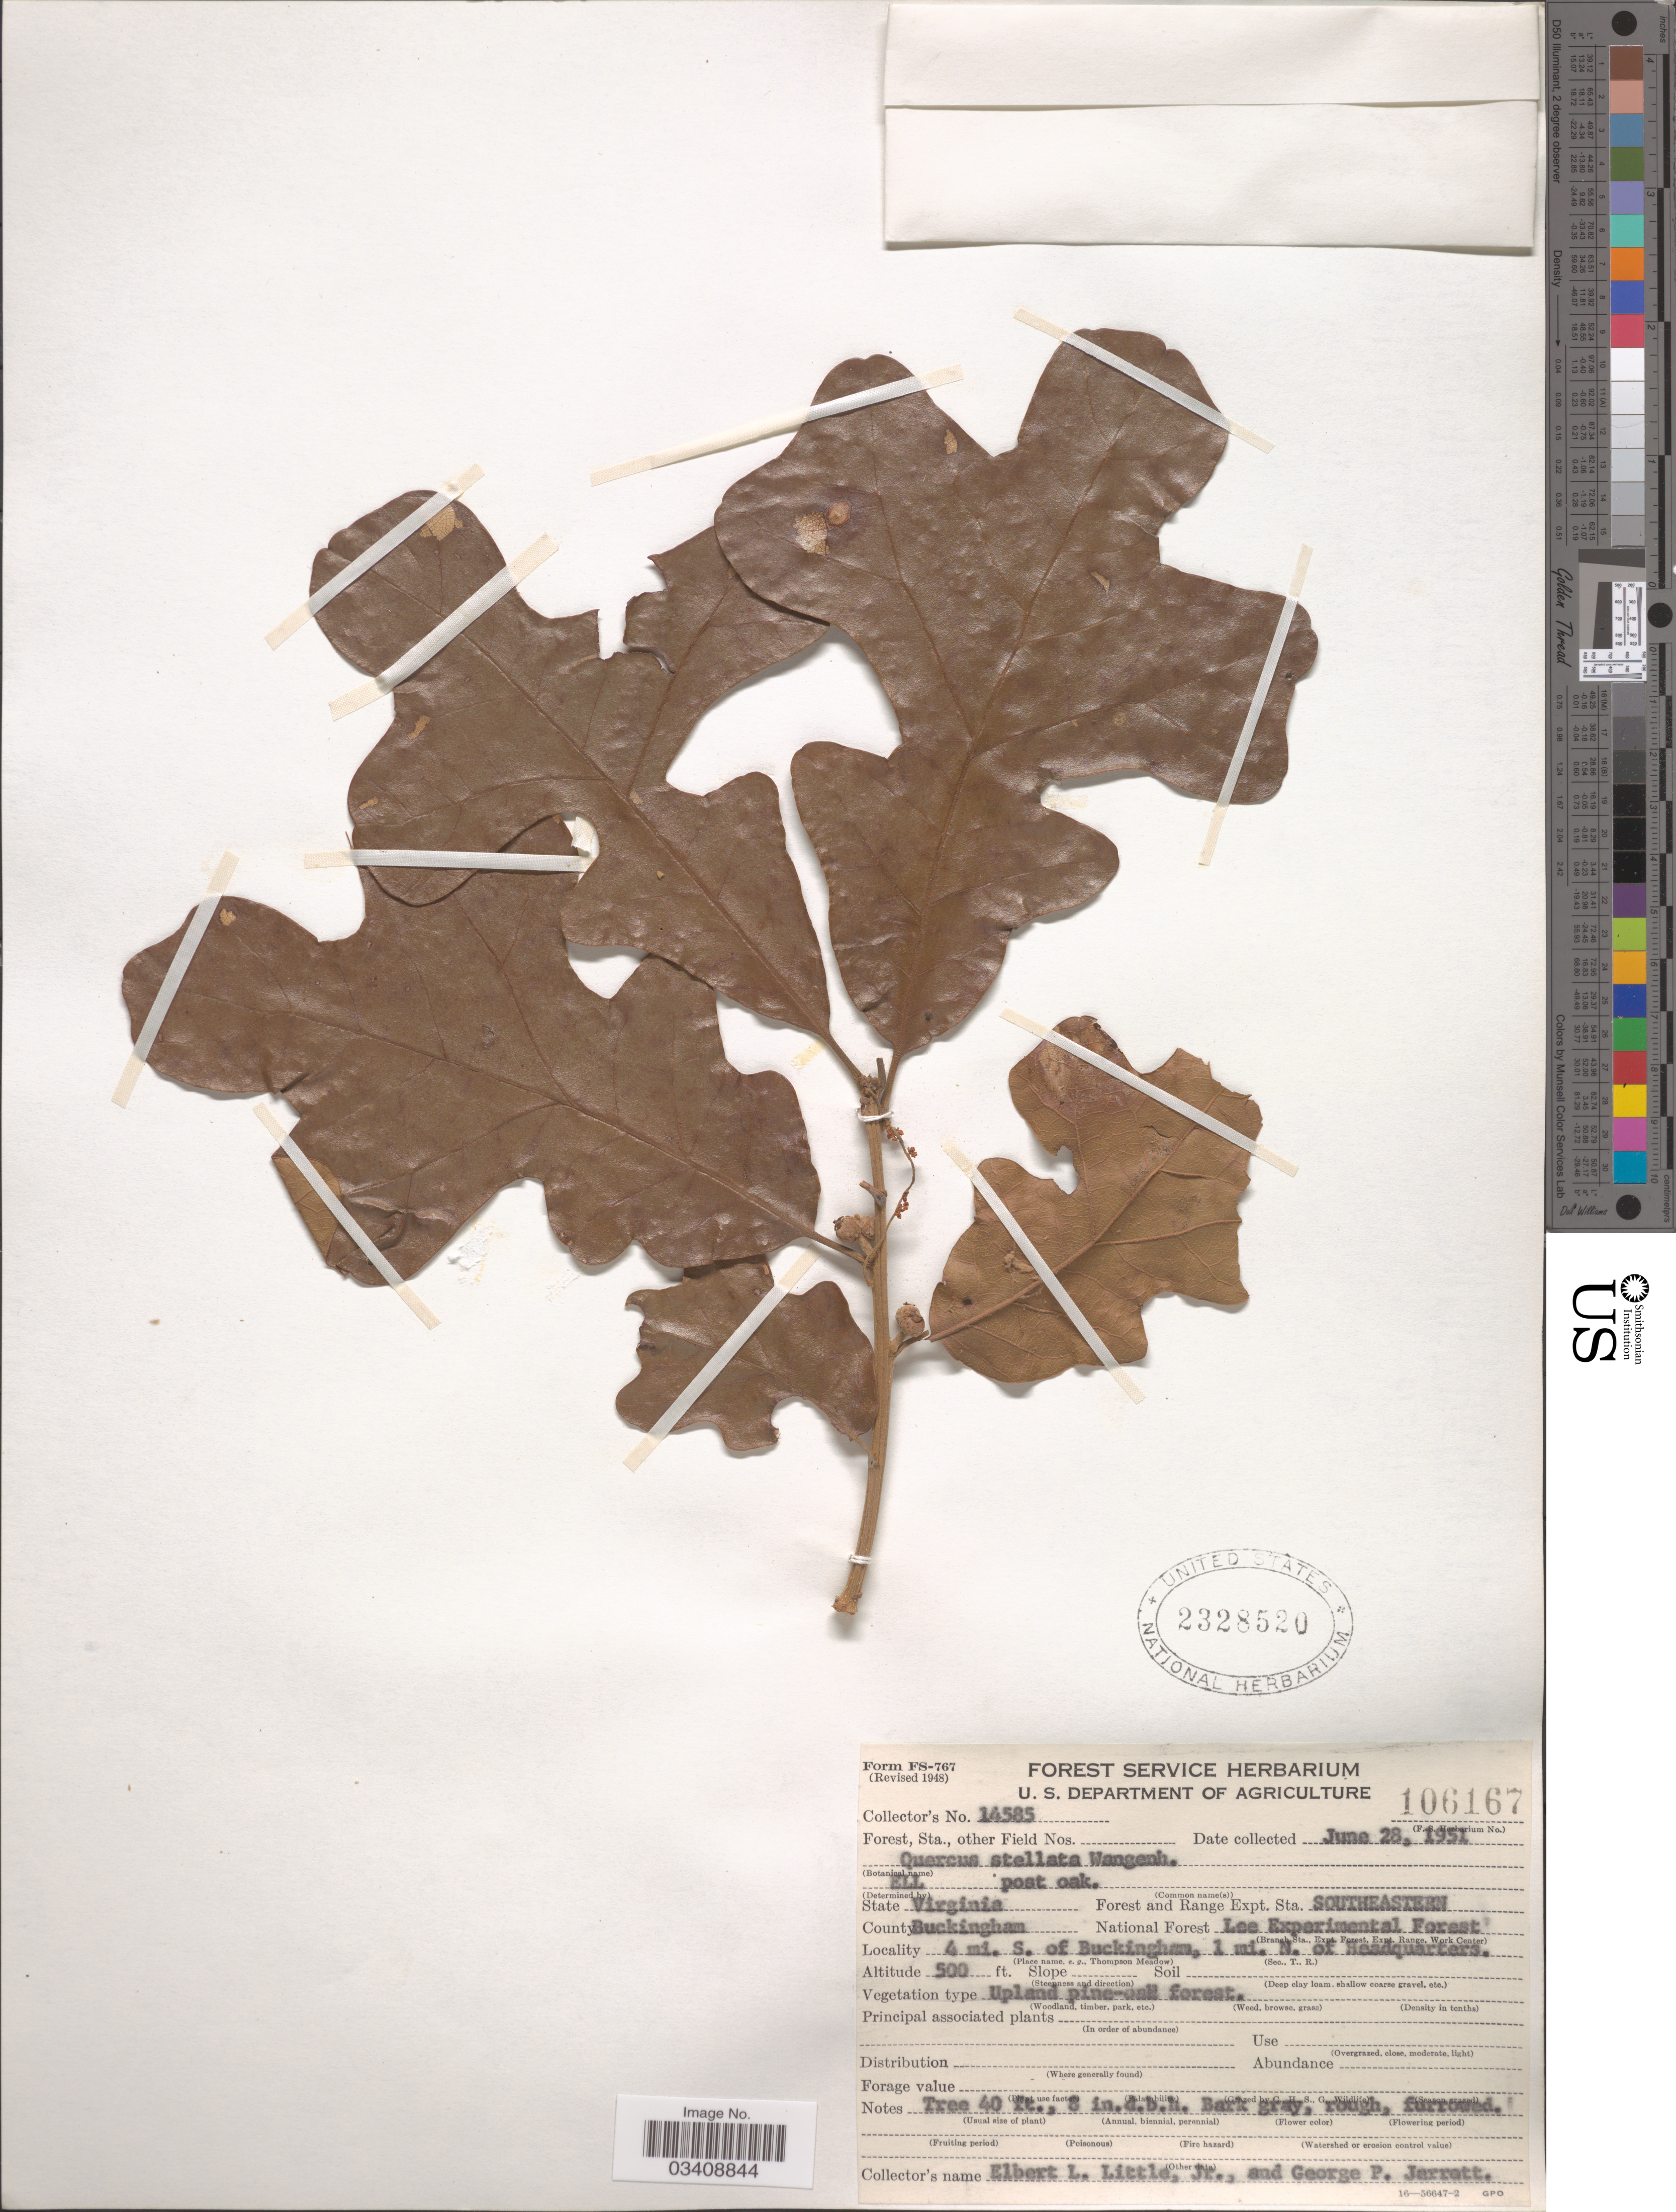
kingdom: Plantae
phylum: Tracheophyta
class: Magnoliopsida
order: Fagales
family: Fagaceae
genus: Quercus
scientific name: Quercus stellata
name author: Wangenh.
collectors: E. L. Little & G. Jarrett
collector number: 14585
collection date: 1951-06-28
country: United States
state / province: Virginia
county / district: Buckingham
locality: Forest and Range Expt. Sta. Southeastern County Buckingham. National forest Lee Experimental Forest. 4 mi. S. of Buckingham, 1 mi. N of Headquarters.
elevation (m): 152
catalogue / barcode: US 2328520